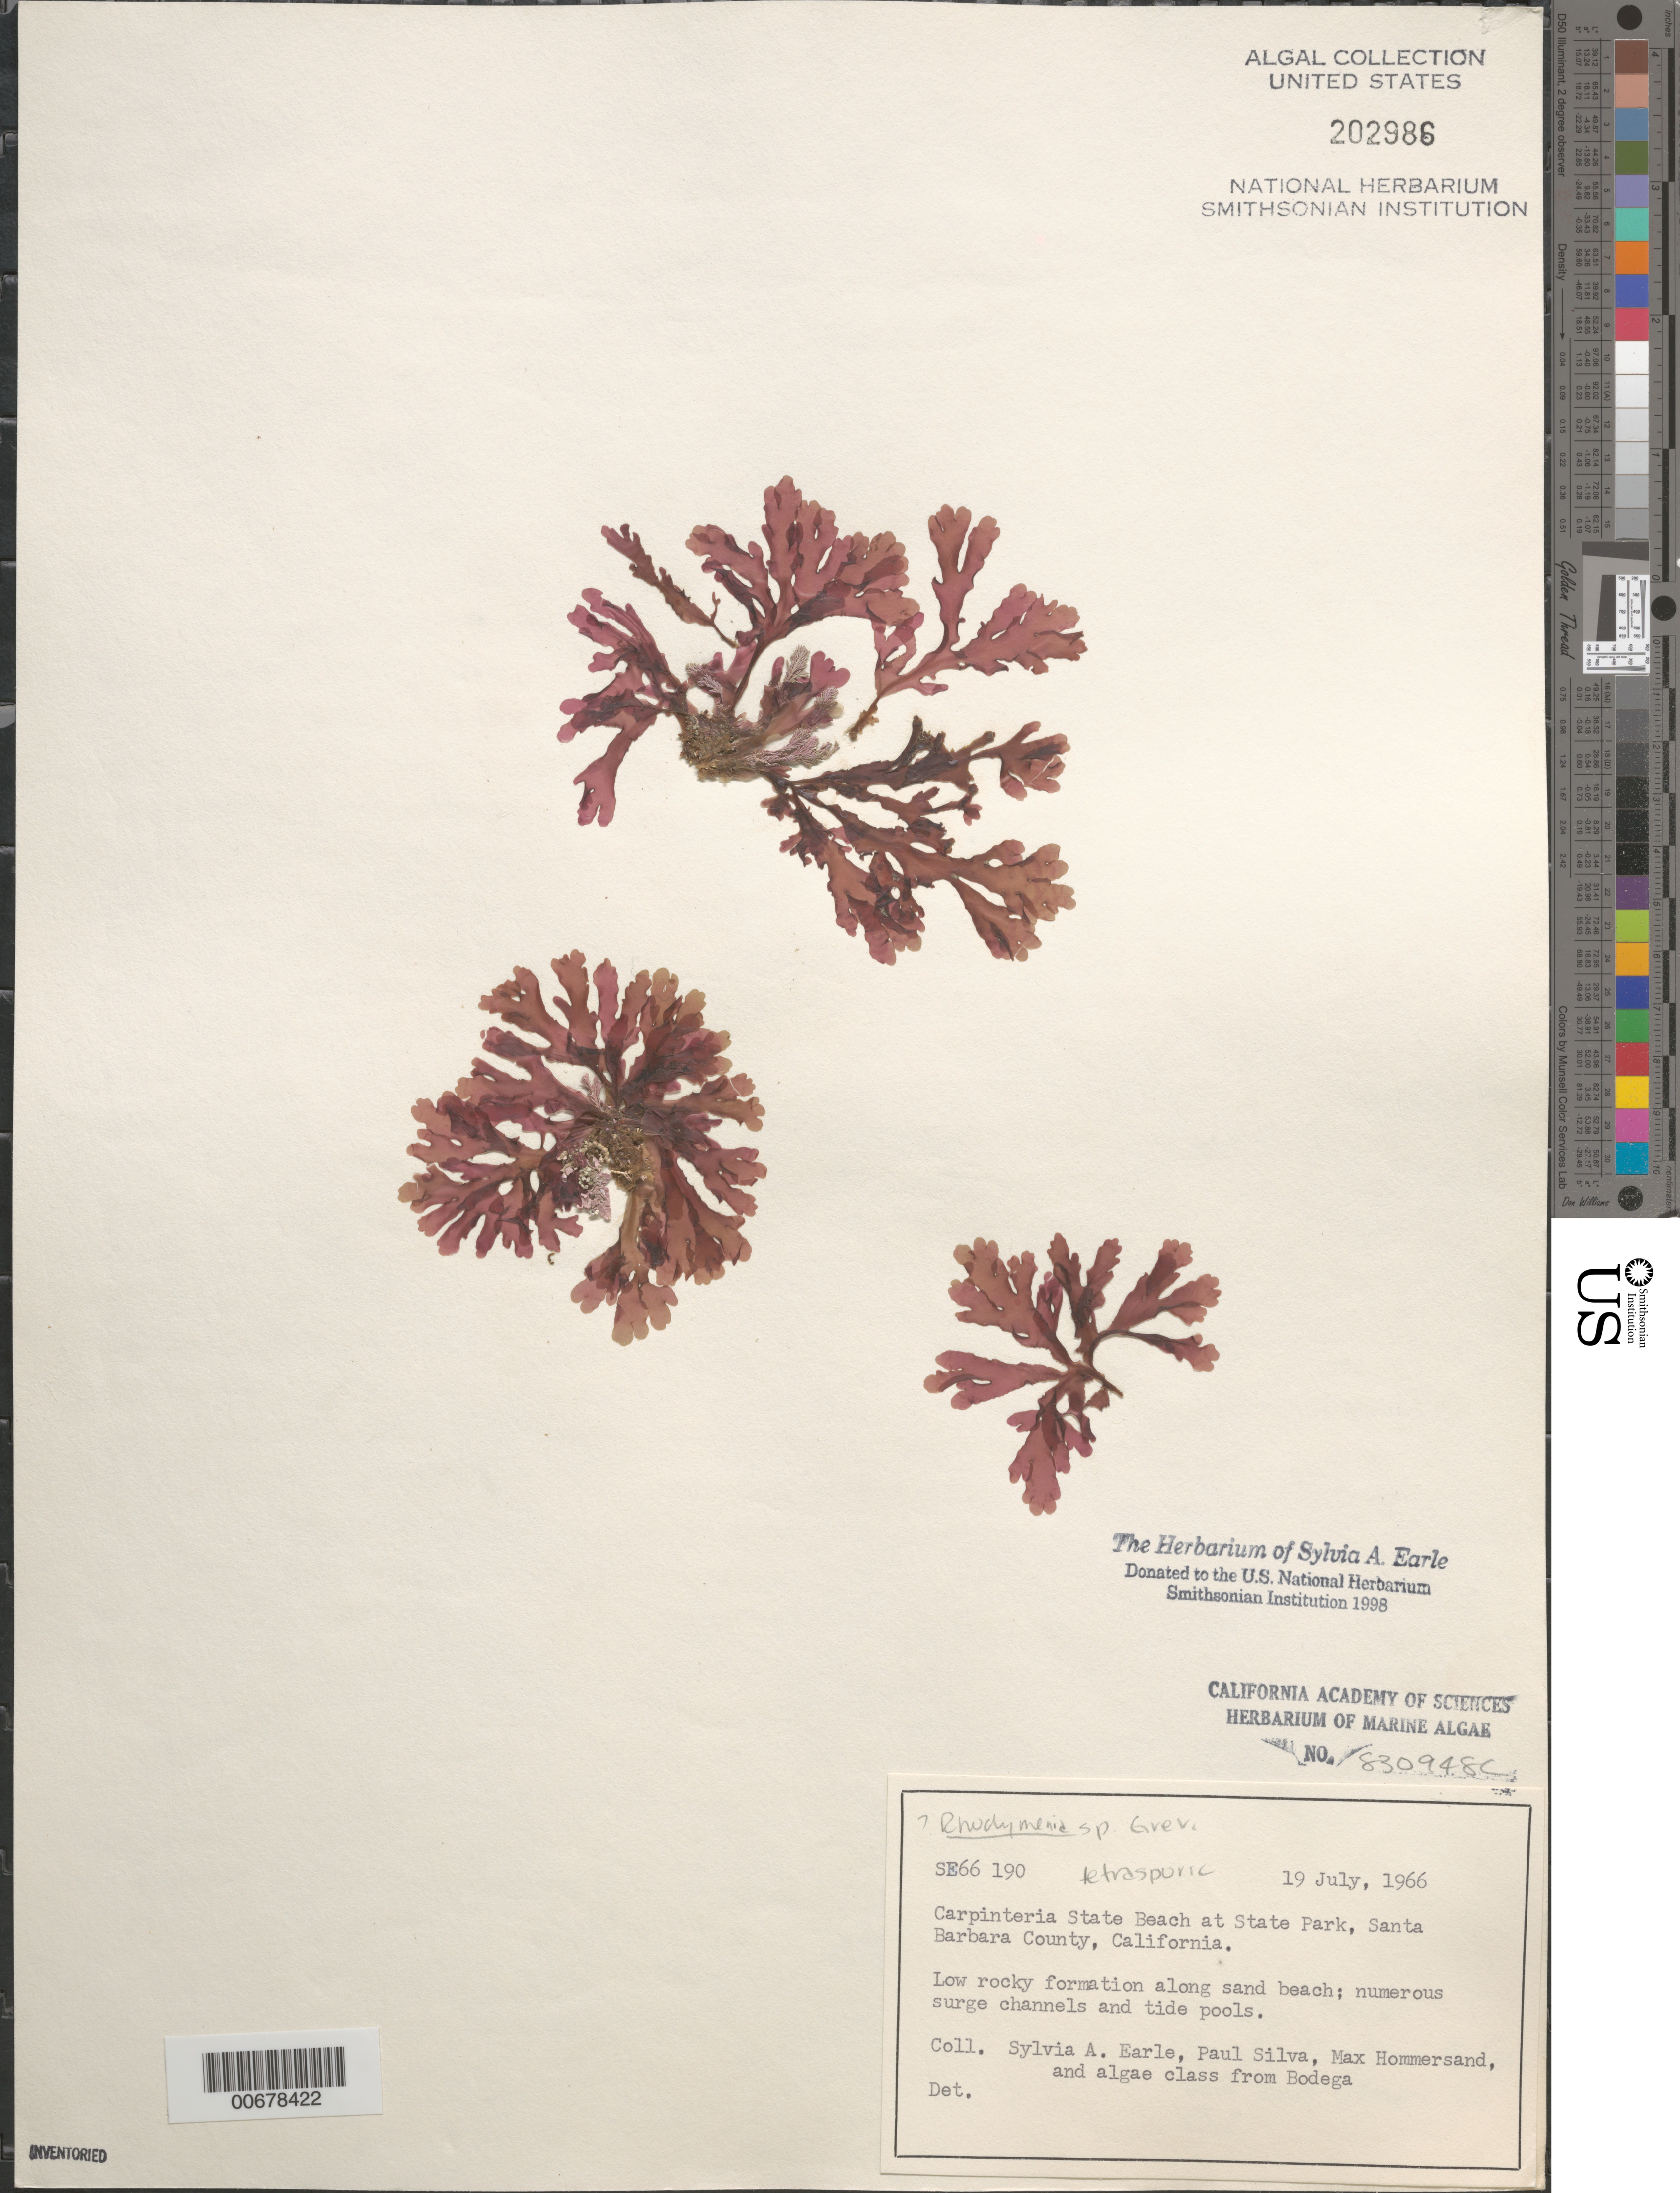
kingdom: Plantae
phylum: Rhodophyta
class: Florideophyceae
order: Rhodymeniales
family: Rhodymeniaceae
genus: Rhodymenia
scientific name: Rhodymenia sp.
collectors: S. A. Earle, P. C. Silva, M. H. Hommersand & Bodega Algae Class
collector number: SE 66190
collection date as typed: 19 Jul 1966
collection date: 1966-07-19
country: United States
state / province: California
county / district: San Luis Obispo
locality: Rancho Montana de Oro, near Baywood Park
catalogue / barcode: US 202986